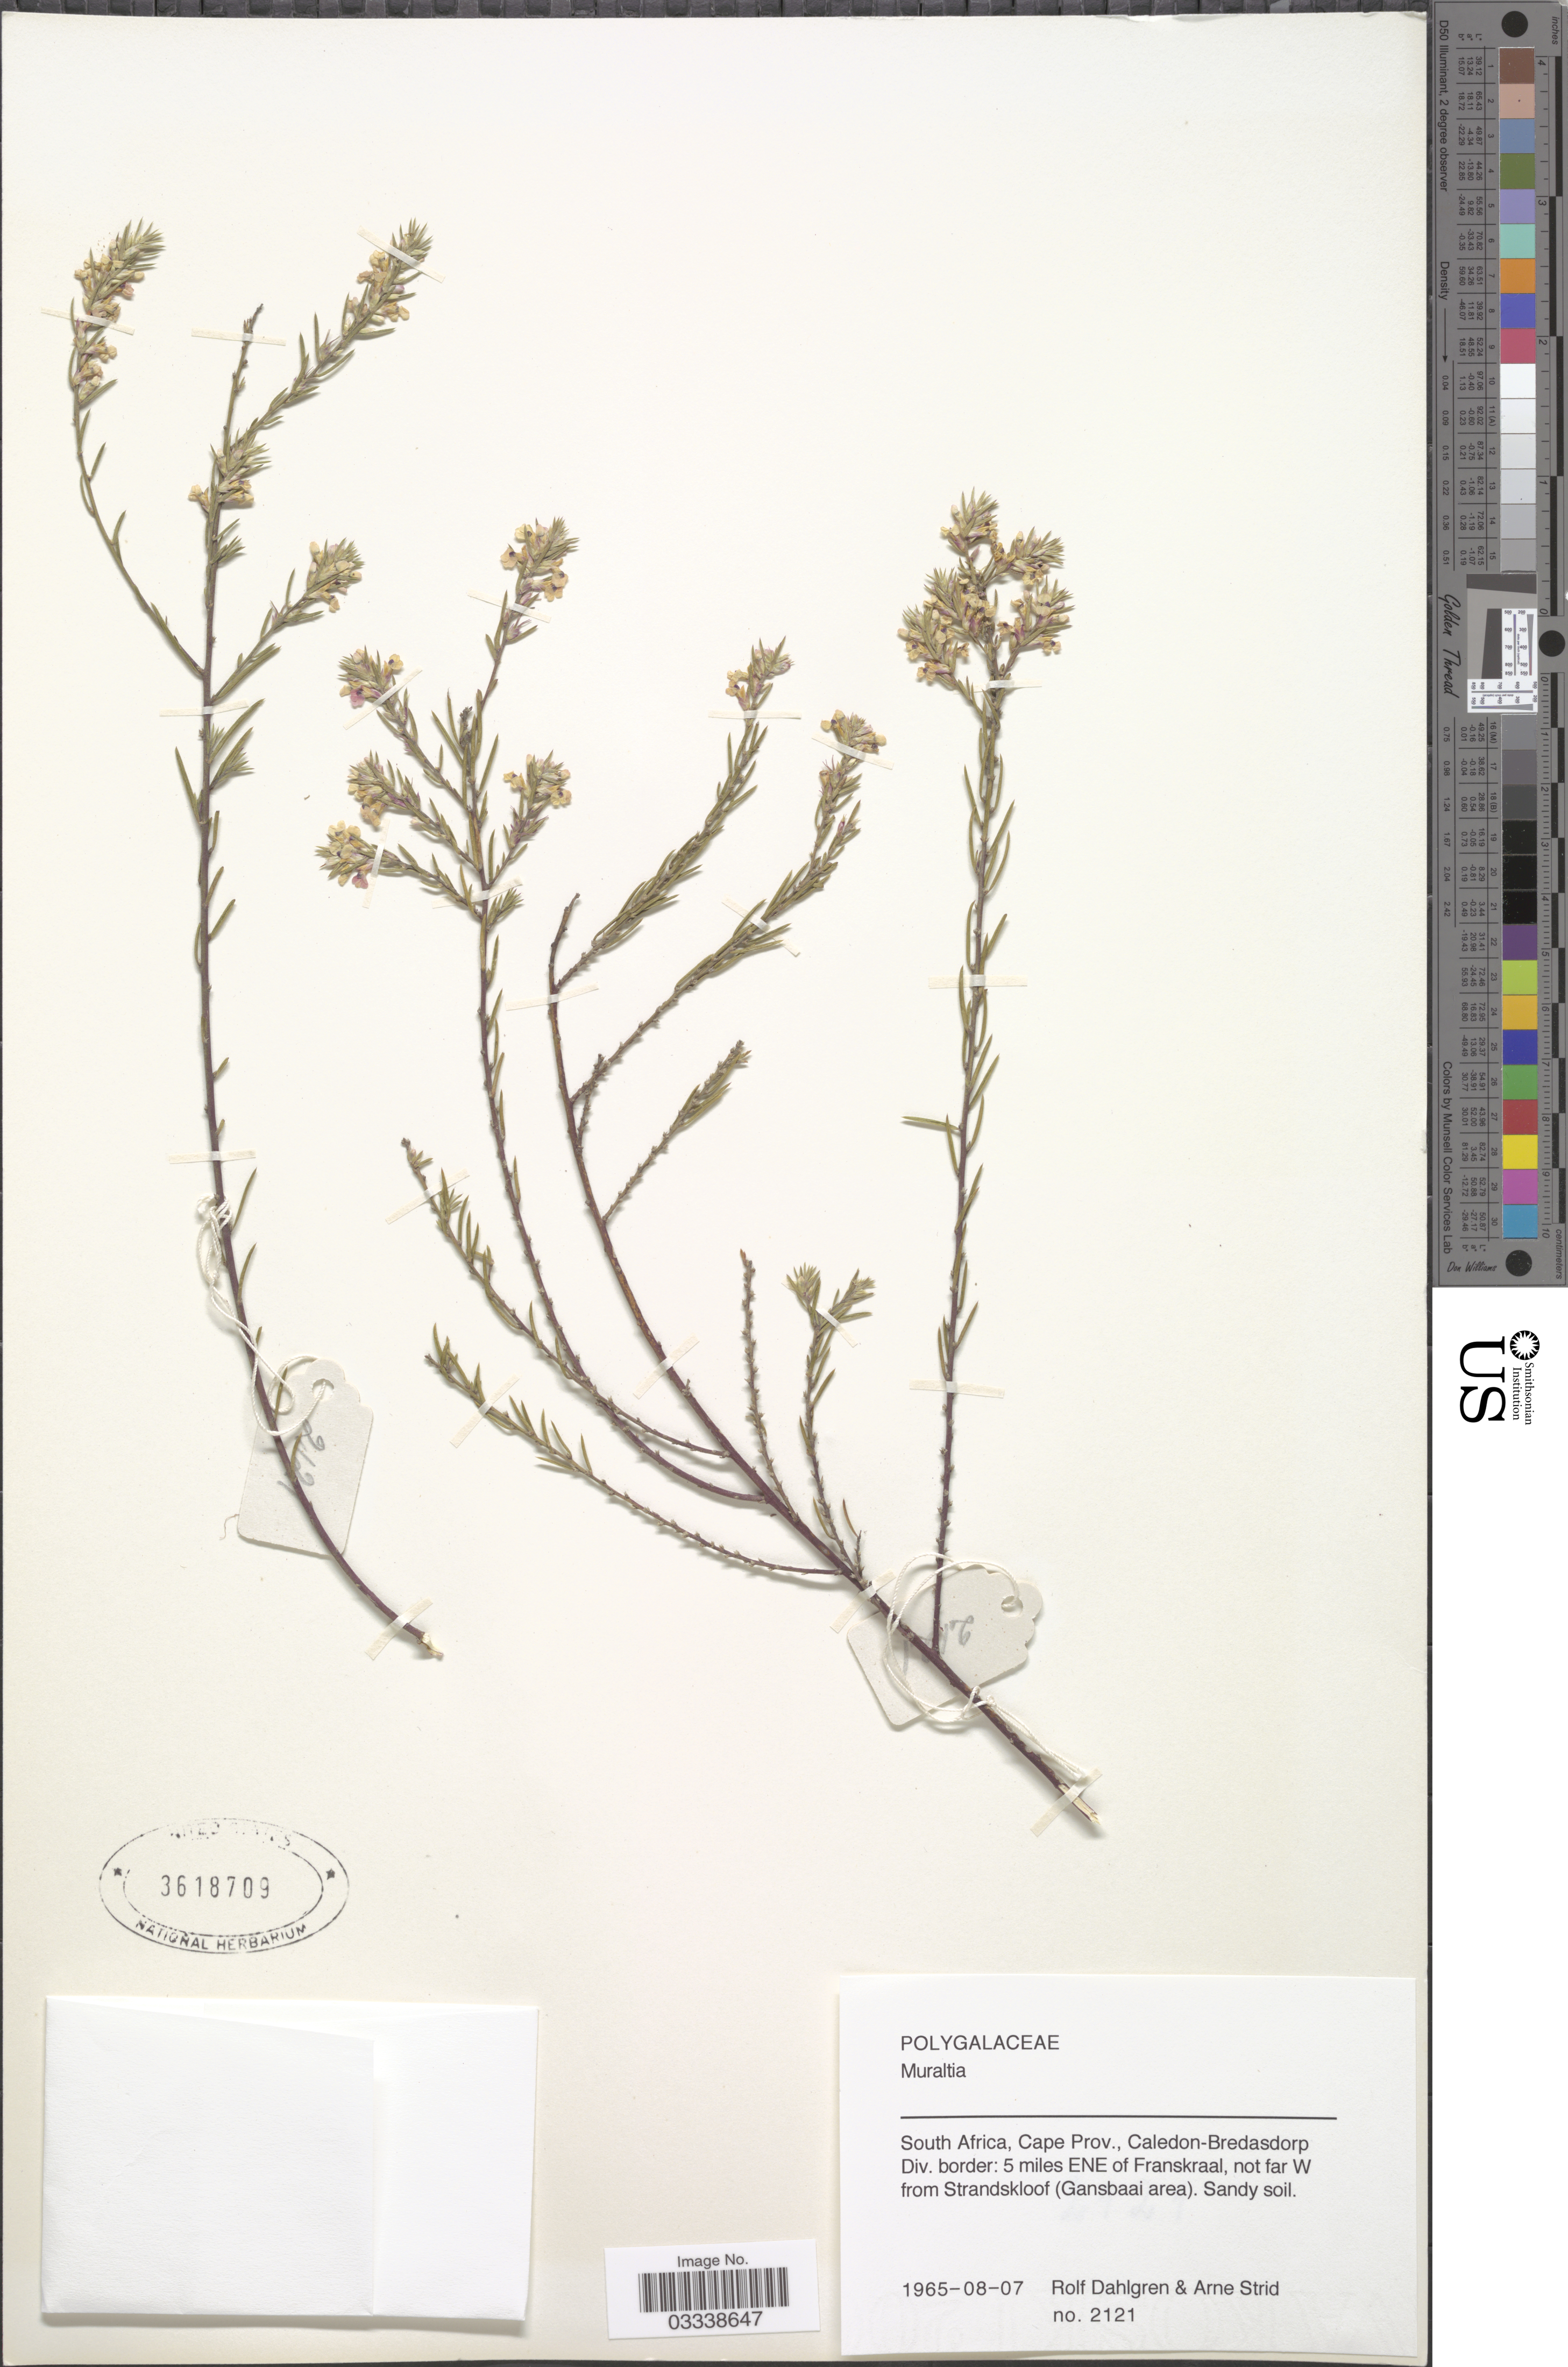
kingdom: Plantae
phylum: Tracheophyta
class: Magnoliopsida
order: Fabales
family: Polygalaceae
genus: Muraltia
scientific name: Muraltia sp.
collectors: R. Dahlgren & A. Strid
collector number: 2121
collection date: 1965-08-07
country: South Africa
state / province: Western Cape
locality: Caledon-Bredasdorp Div. border: 5 miles ENE of Frankskaal, not far W from Strandskloof (Gransbaai area).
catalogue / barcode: US 3618709